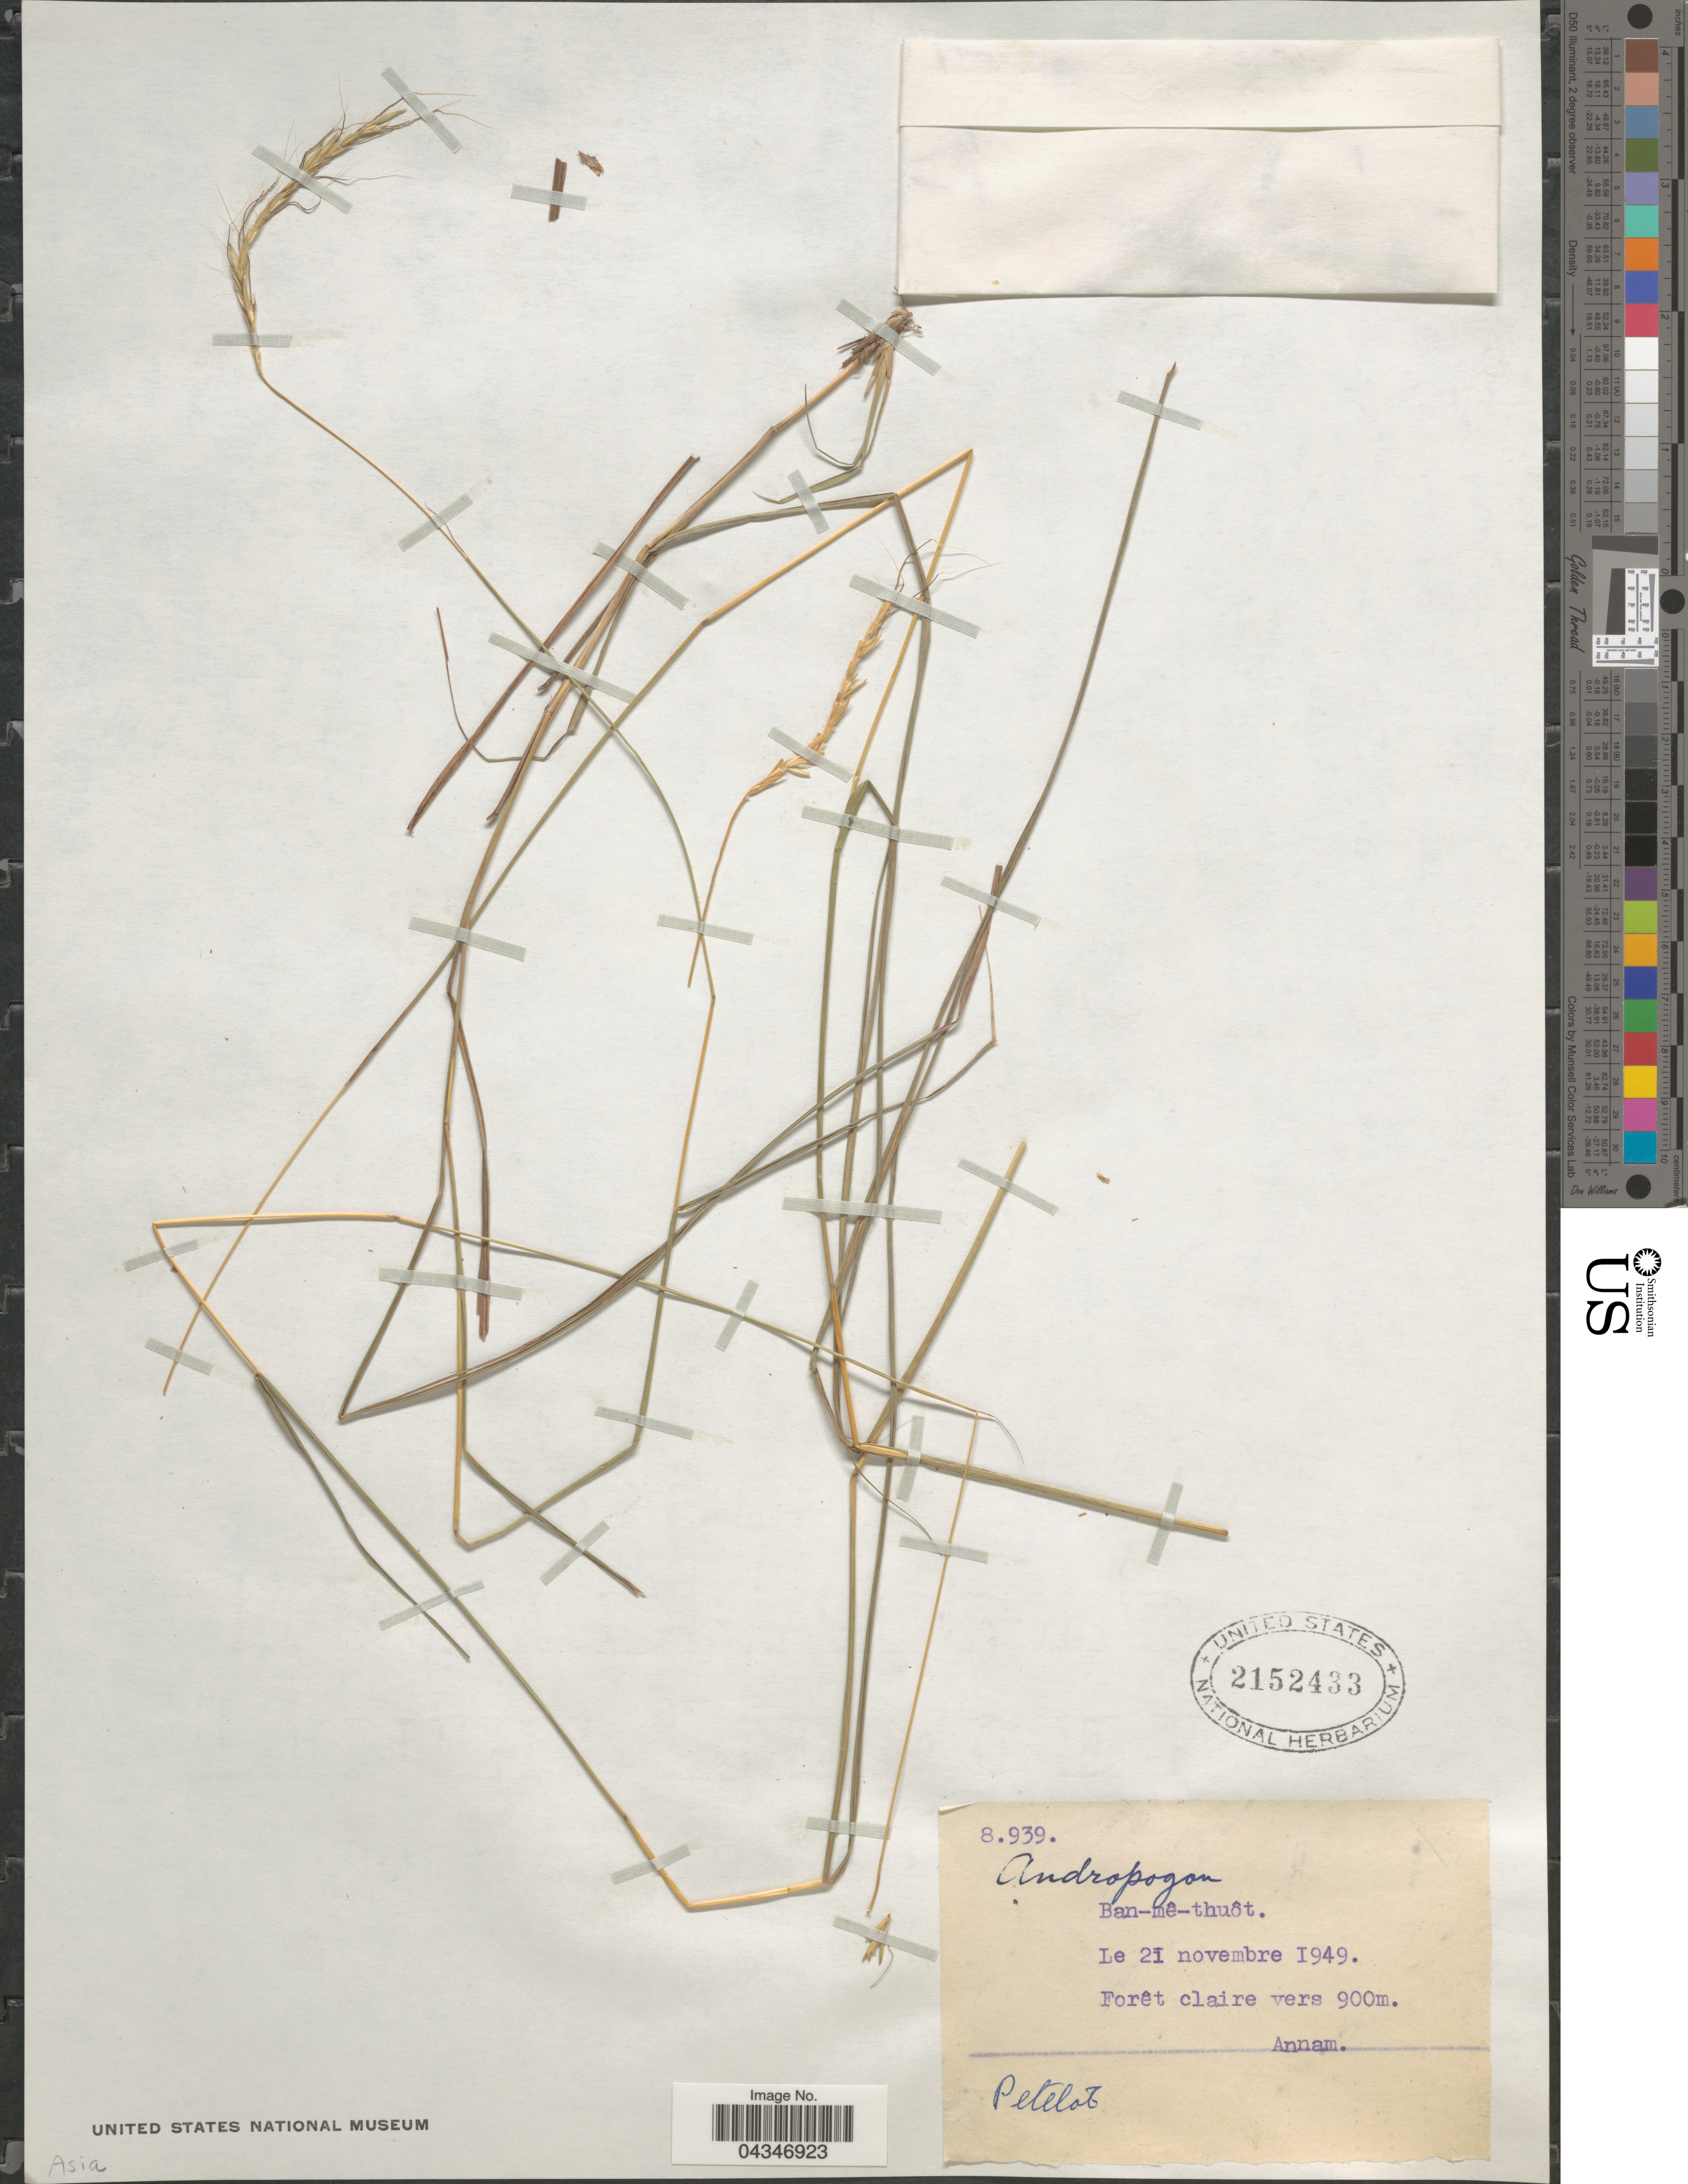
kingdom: Plantae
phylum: Tracheophyta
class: Liliopsida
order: Poales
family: Poaceae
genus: Andropogon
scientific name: Andropogon sp.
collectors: Pételot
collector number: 8939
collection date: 1949-11-21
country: Vietnam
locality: Ban-mê-thuôt. Forêt claire. Annam.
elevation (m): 900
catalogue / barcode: US 2152433